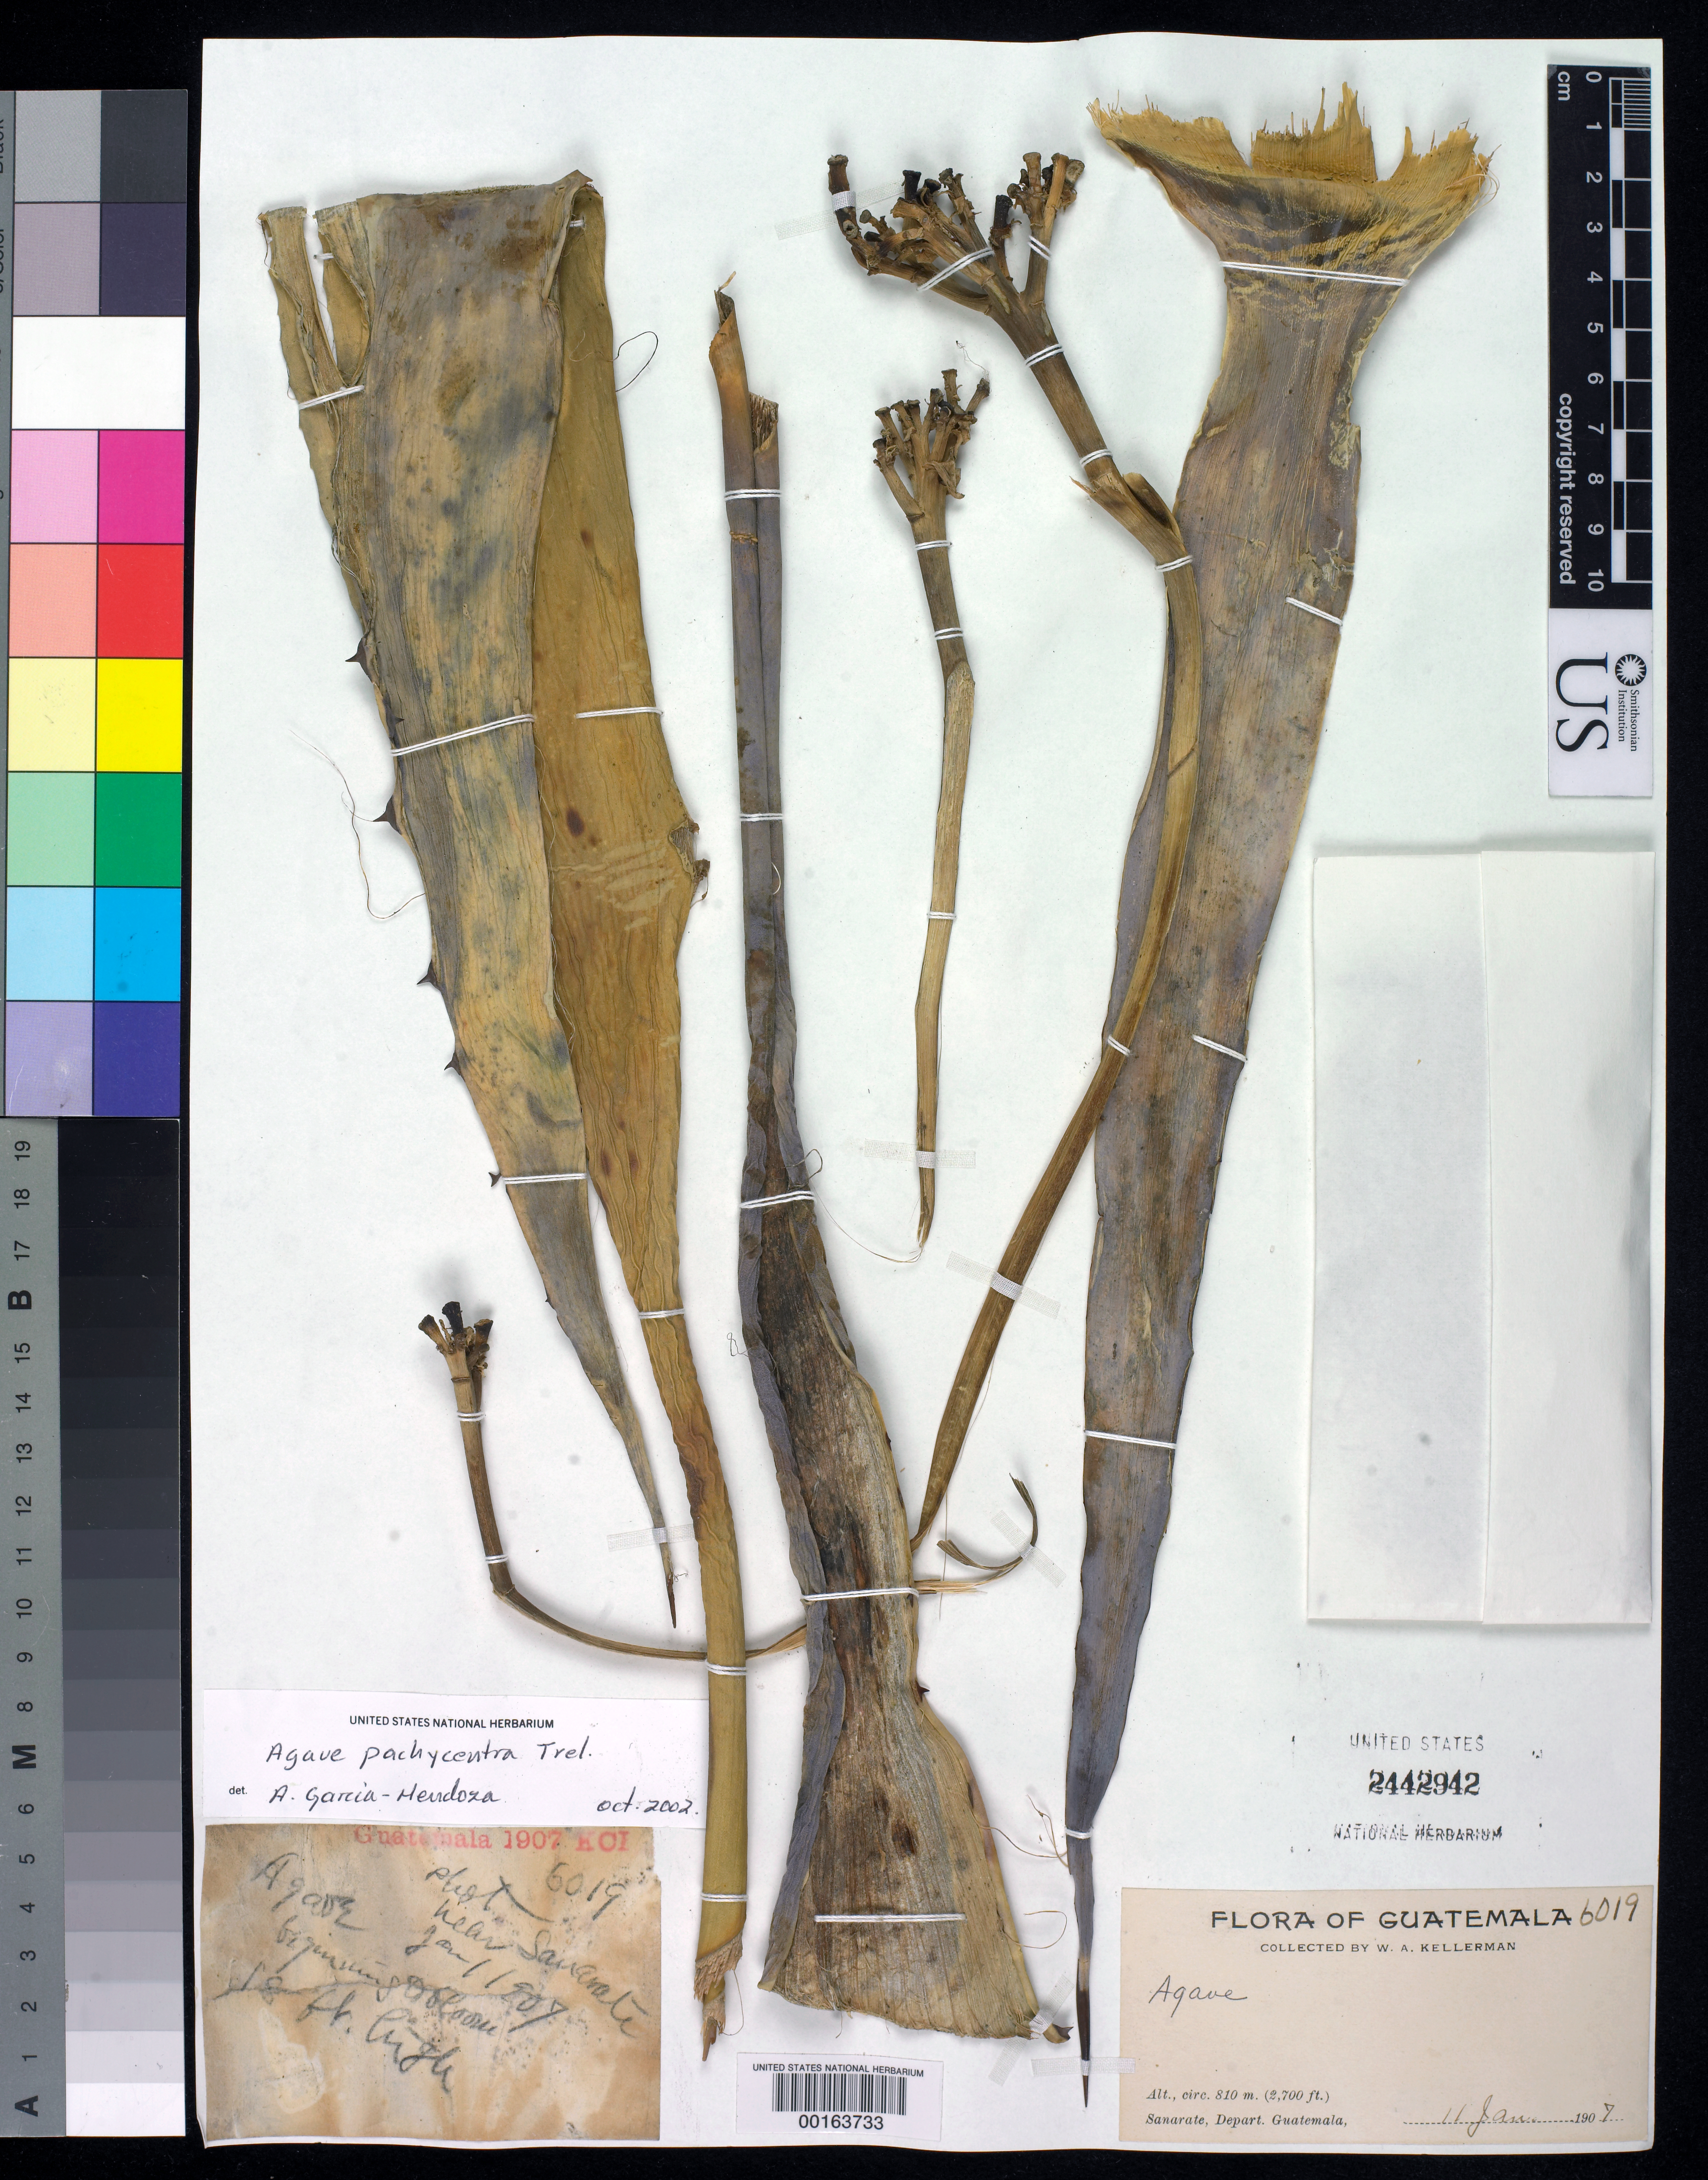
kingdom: Plantae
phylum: Tracheophyta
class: Liliopsida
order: Asparagales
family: Asparagaceae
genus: Agave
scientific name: Agave pachycentra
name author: Trel.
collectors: W. A. Kellerman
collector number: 6019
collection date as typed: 11 Jan 1907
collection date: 1907-01-11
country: Guatemala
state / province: Guatemala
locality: Sanarate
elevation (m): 810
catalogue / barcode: US 2442942